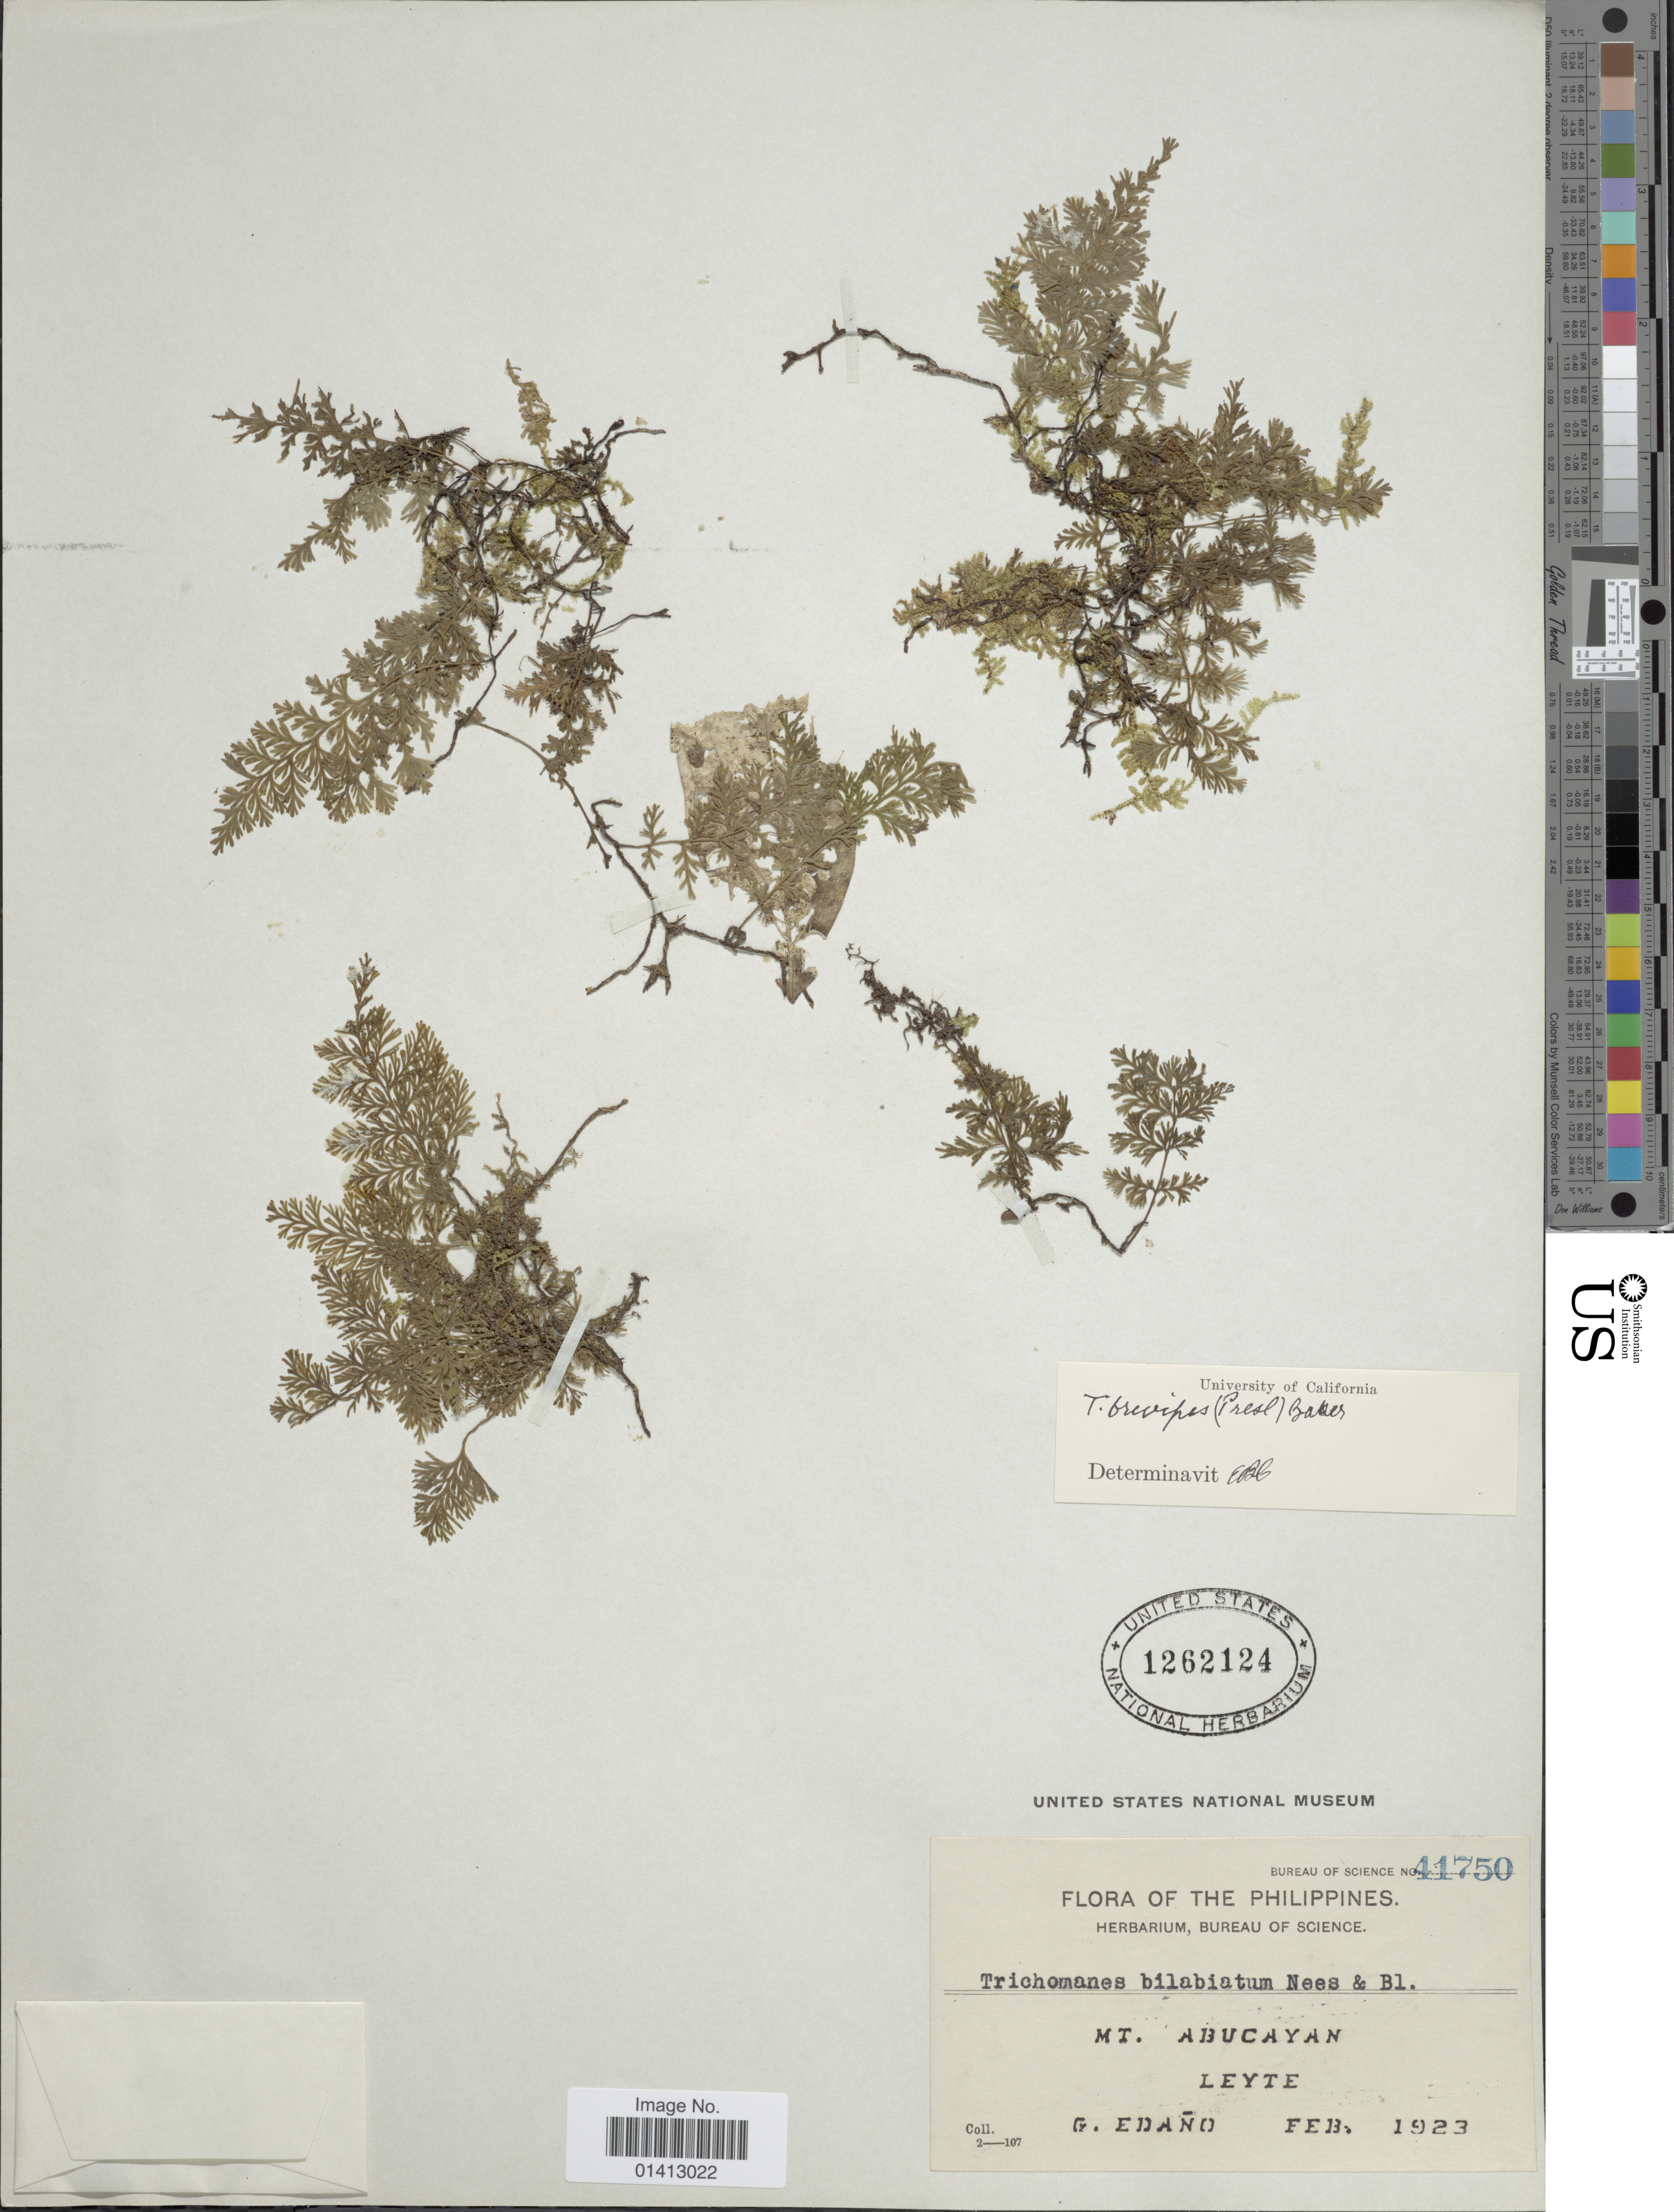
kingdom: Plantae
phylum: Tracheophyta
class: Polypodiopsida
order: Hymenophyllales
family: Hymenophyllaceae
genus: Crepidomanes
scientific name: Crepidomanes brevipes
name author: (C. Presl) Copel.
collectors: G. Edaño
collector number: Bureau of Science 41750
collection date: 1923-02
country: Philippines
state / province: Eastern Visayas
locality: Mt Abucayan, Leyte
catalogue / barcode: US 1262124